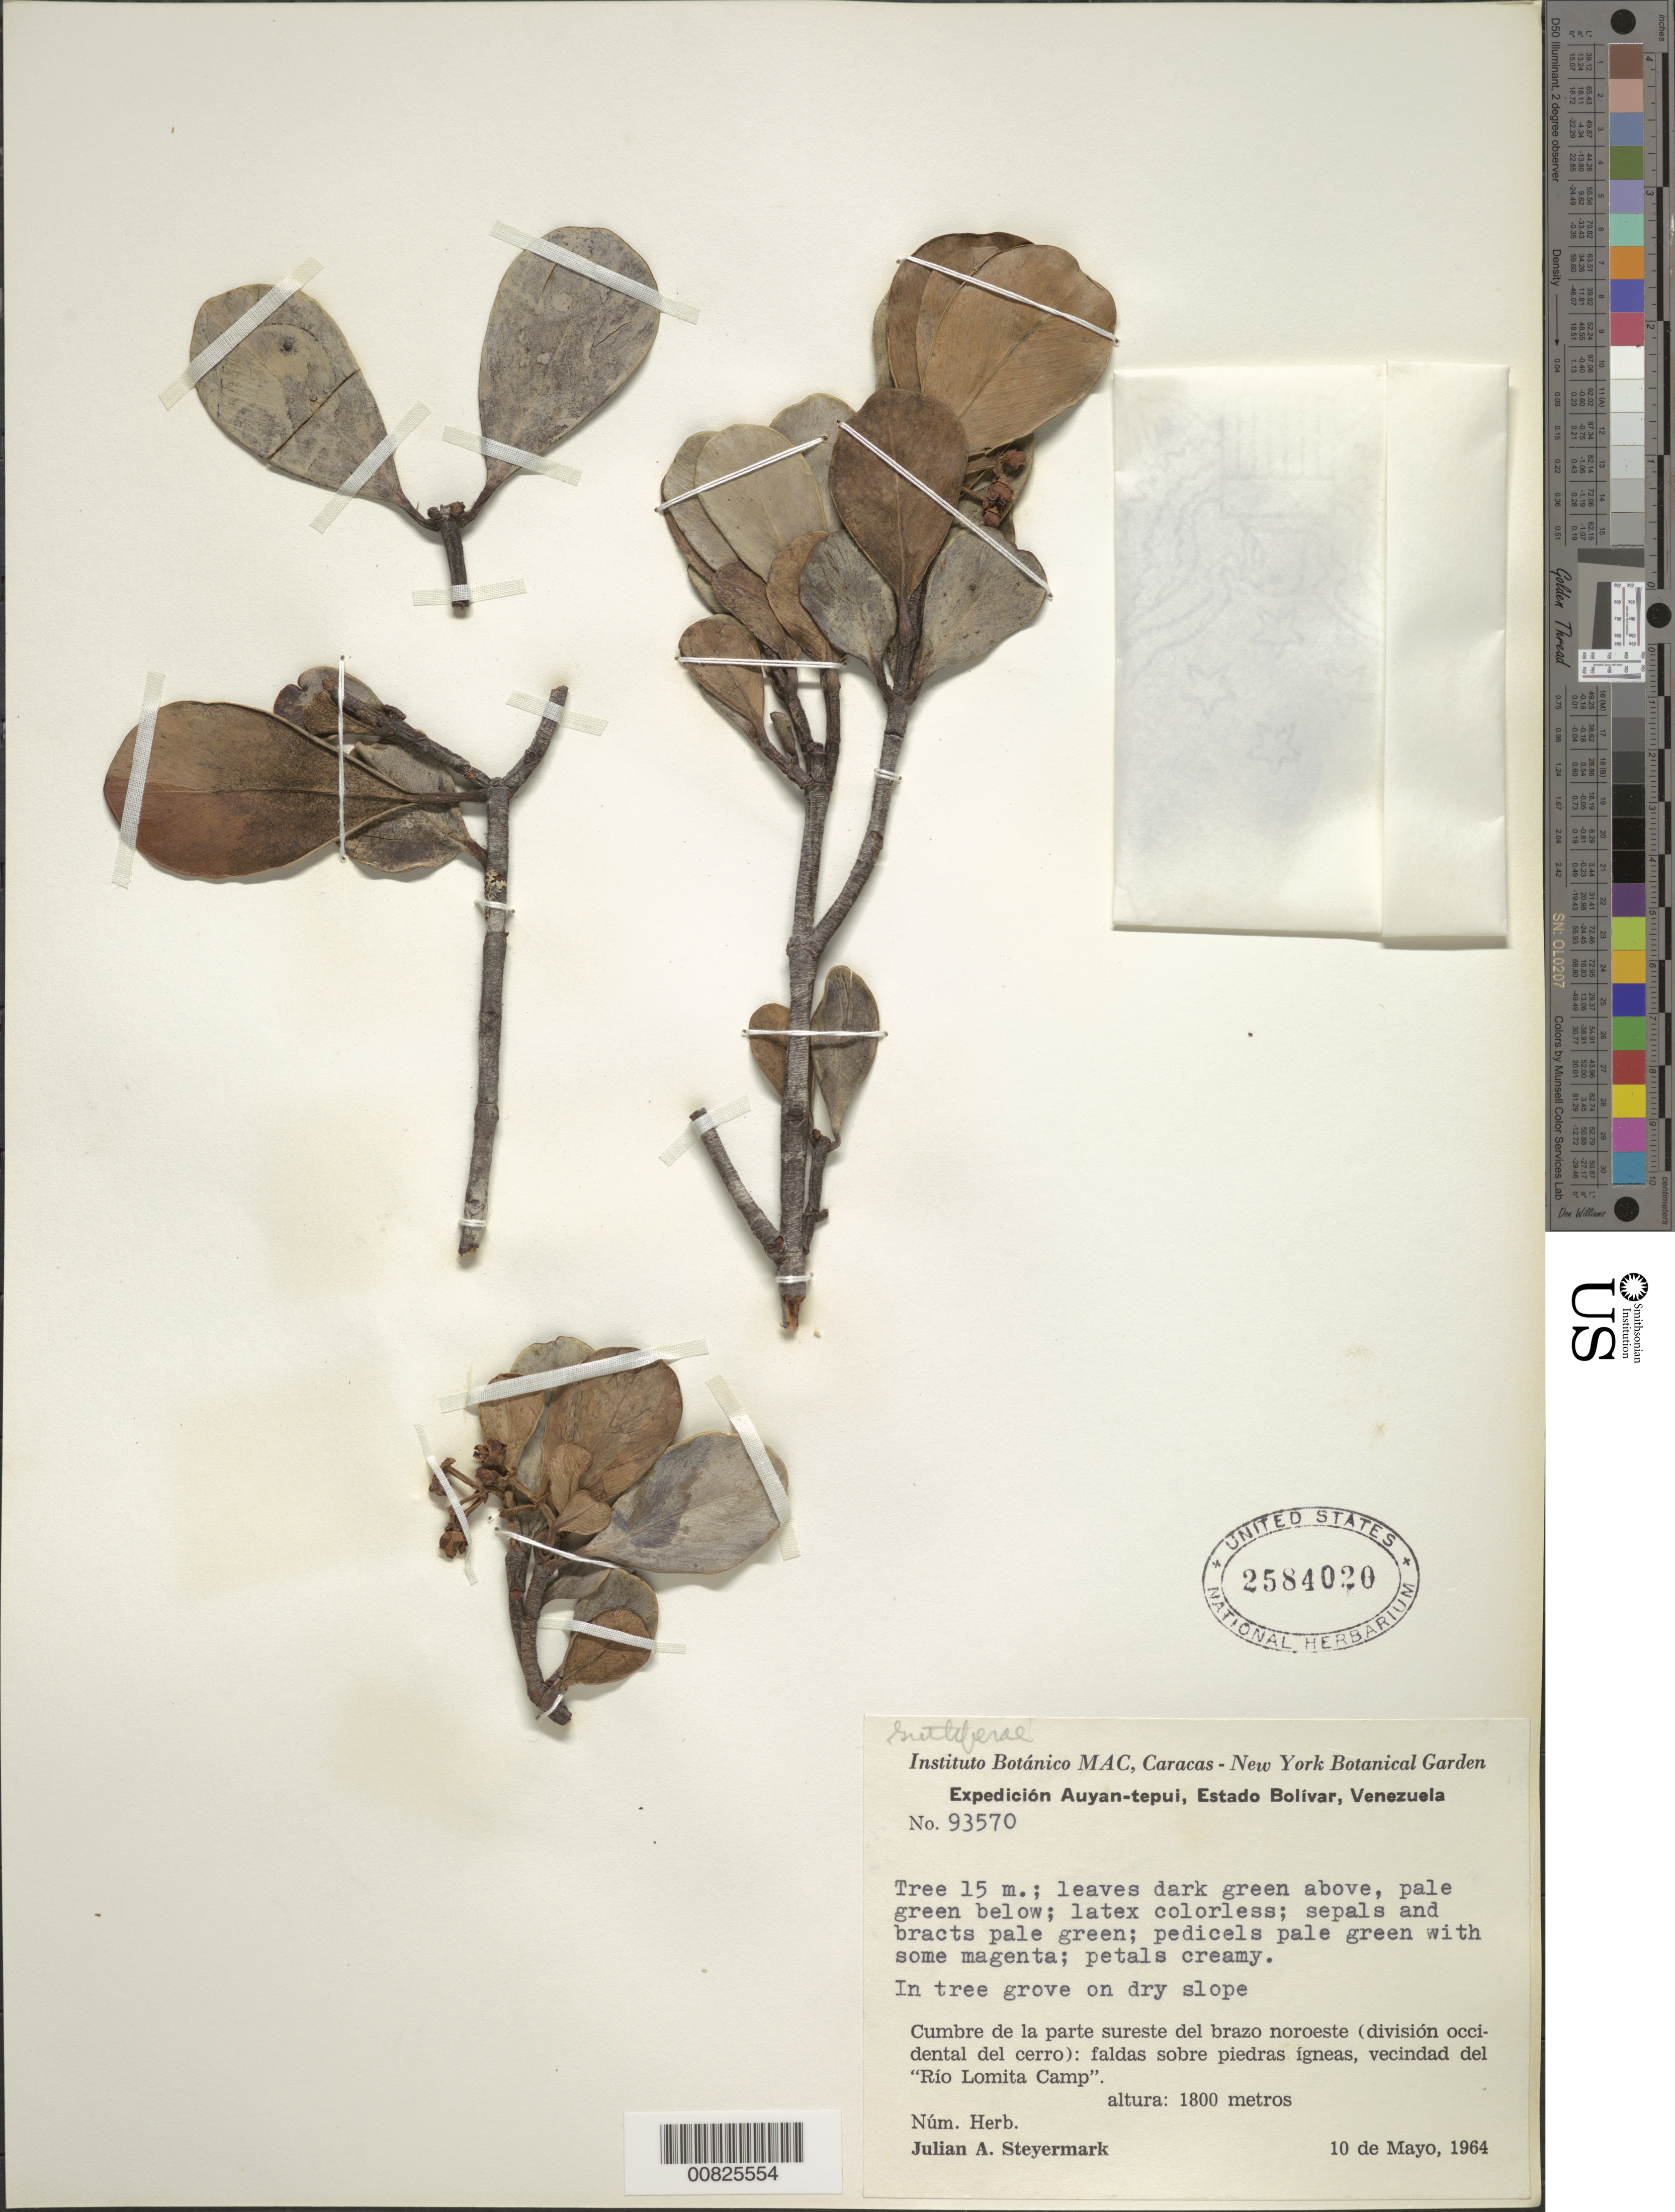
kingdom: Plantae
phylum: Tracheophyta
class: Magnoliopsida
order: Malpighiales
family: Clusiaceae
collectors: J. Steyermark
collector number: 93570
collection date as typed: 10-May-64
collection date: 1964-05-10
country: Venezuela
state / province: Bolívar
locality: Auyan-tepuí, vic. Río Lomita Camp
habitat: Tree grove on dry slope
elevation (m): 1800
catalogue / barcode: US 2584020